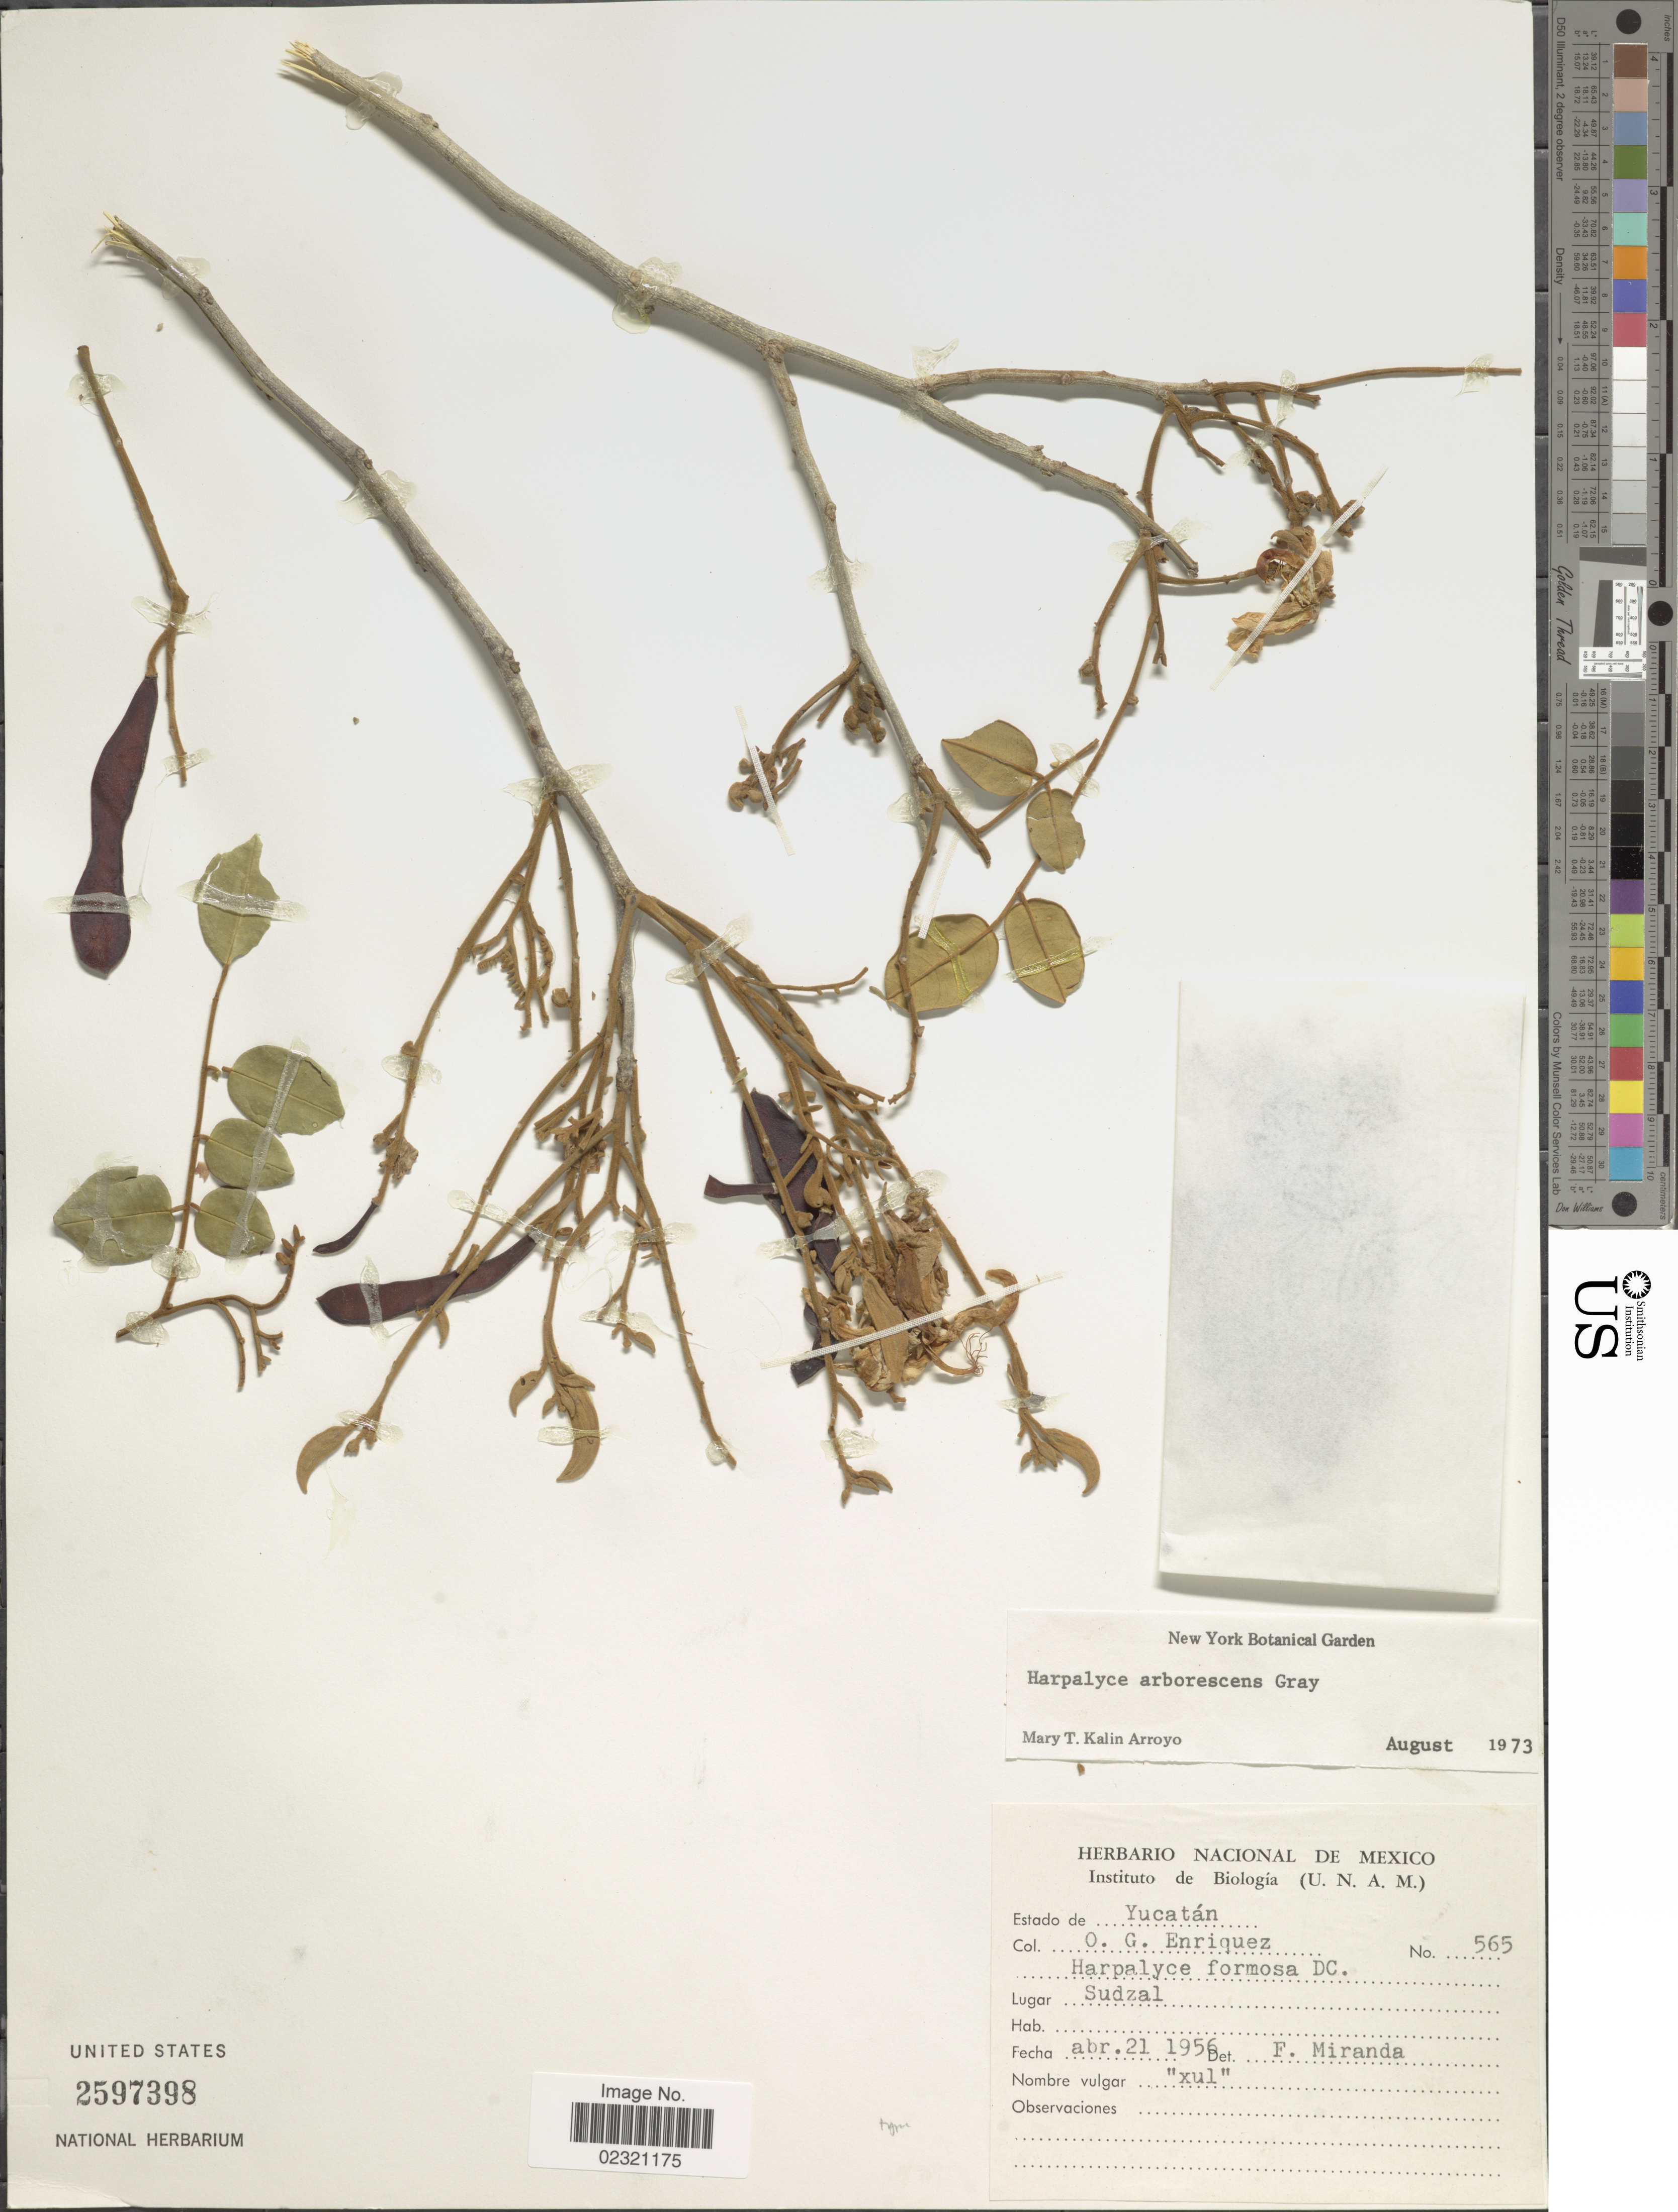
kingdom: Plantae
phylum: Tracheophyta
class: Magnoliopsida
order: Fabales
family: Fabaceae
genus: Psorothamnus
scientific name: Psorothamnus arborescens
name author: (Torr. ex A. Gray) Barneby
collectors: O. Enriquez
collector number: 565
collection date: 1956-04-21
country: Mexico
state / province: Yucatán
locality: Sudzal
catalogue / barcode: US 2597398